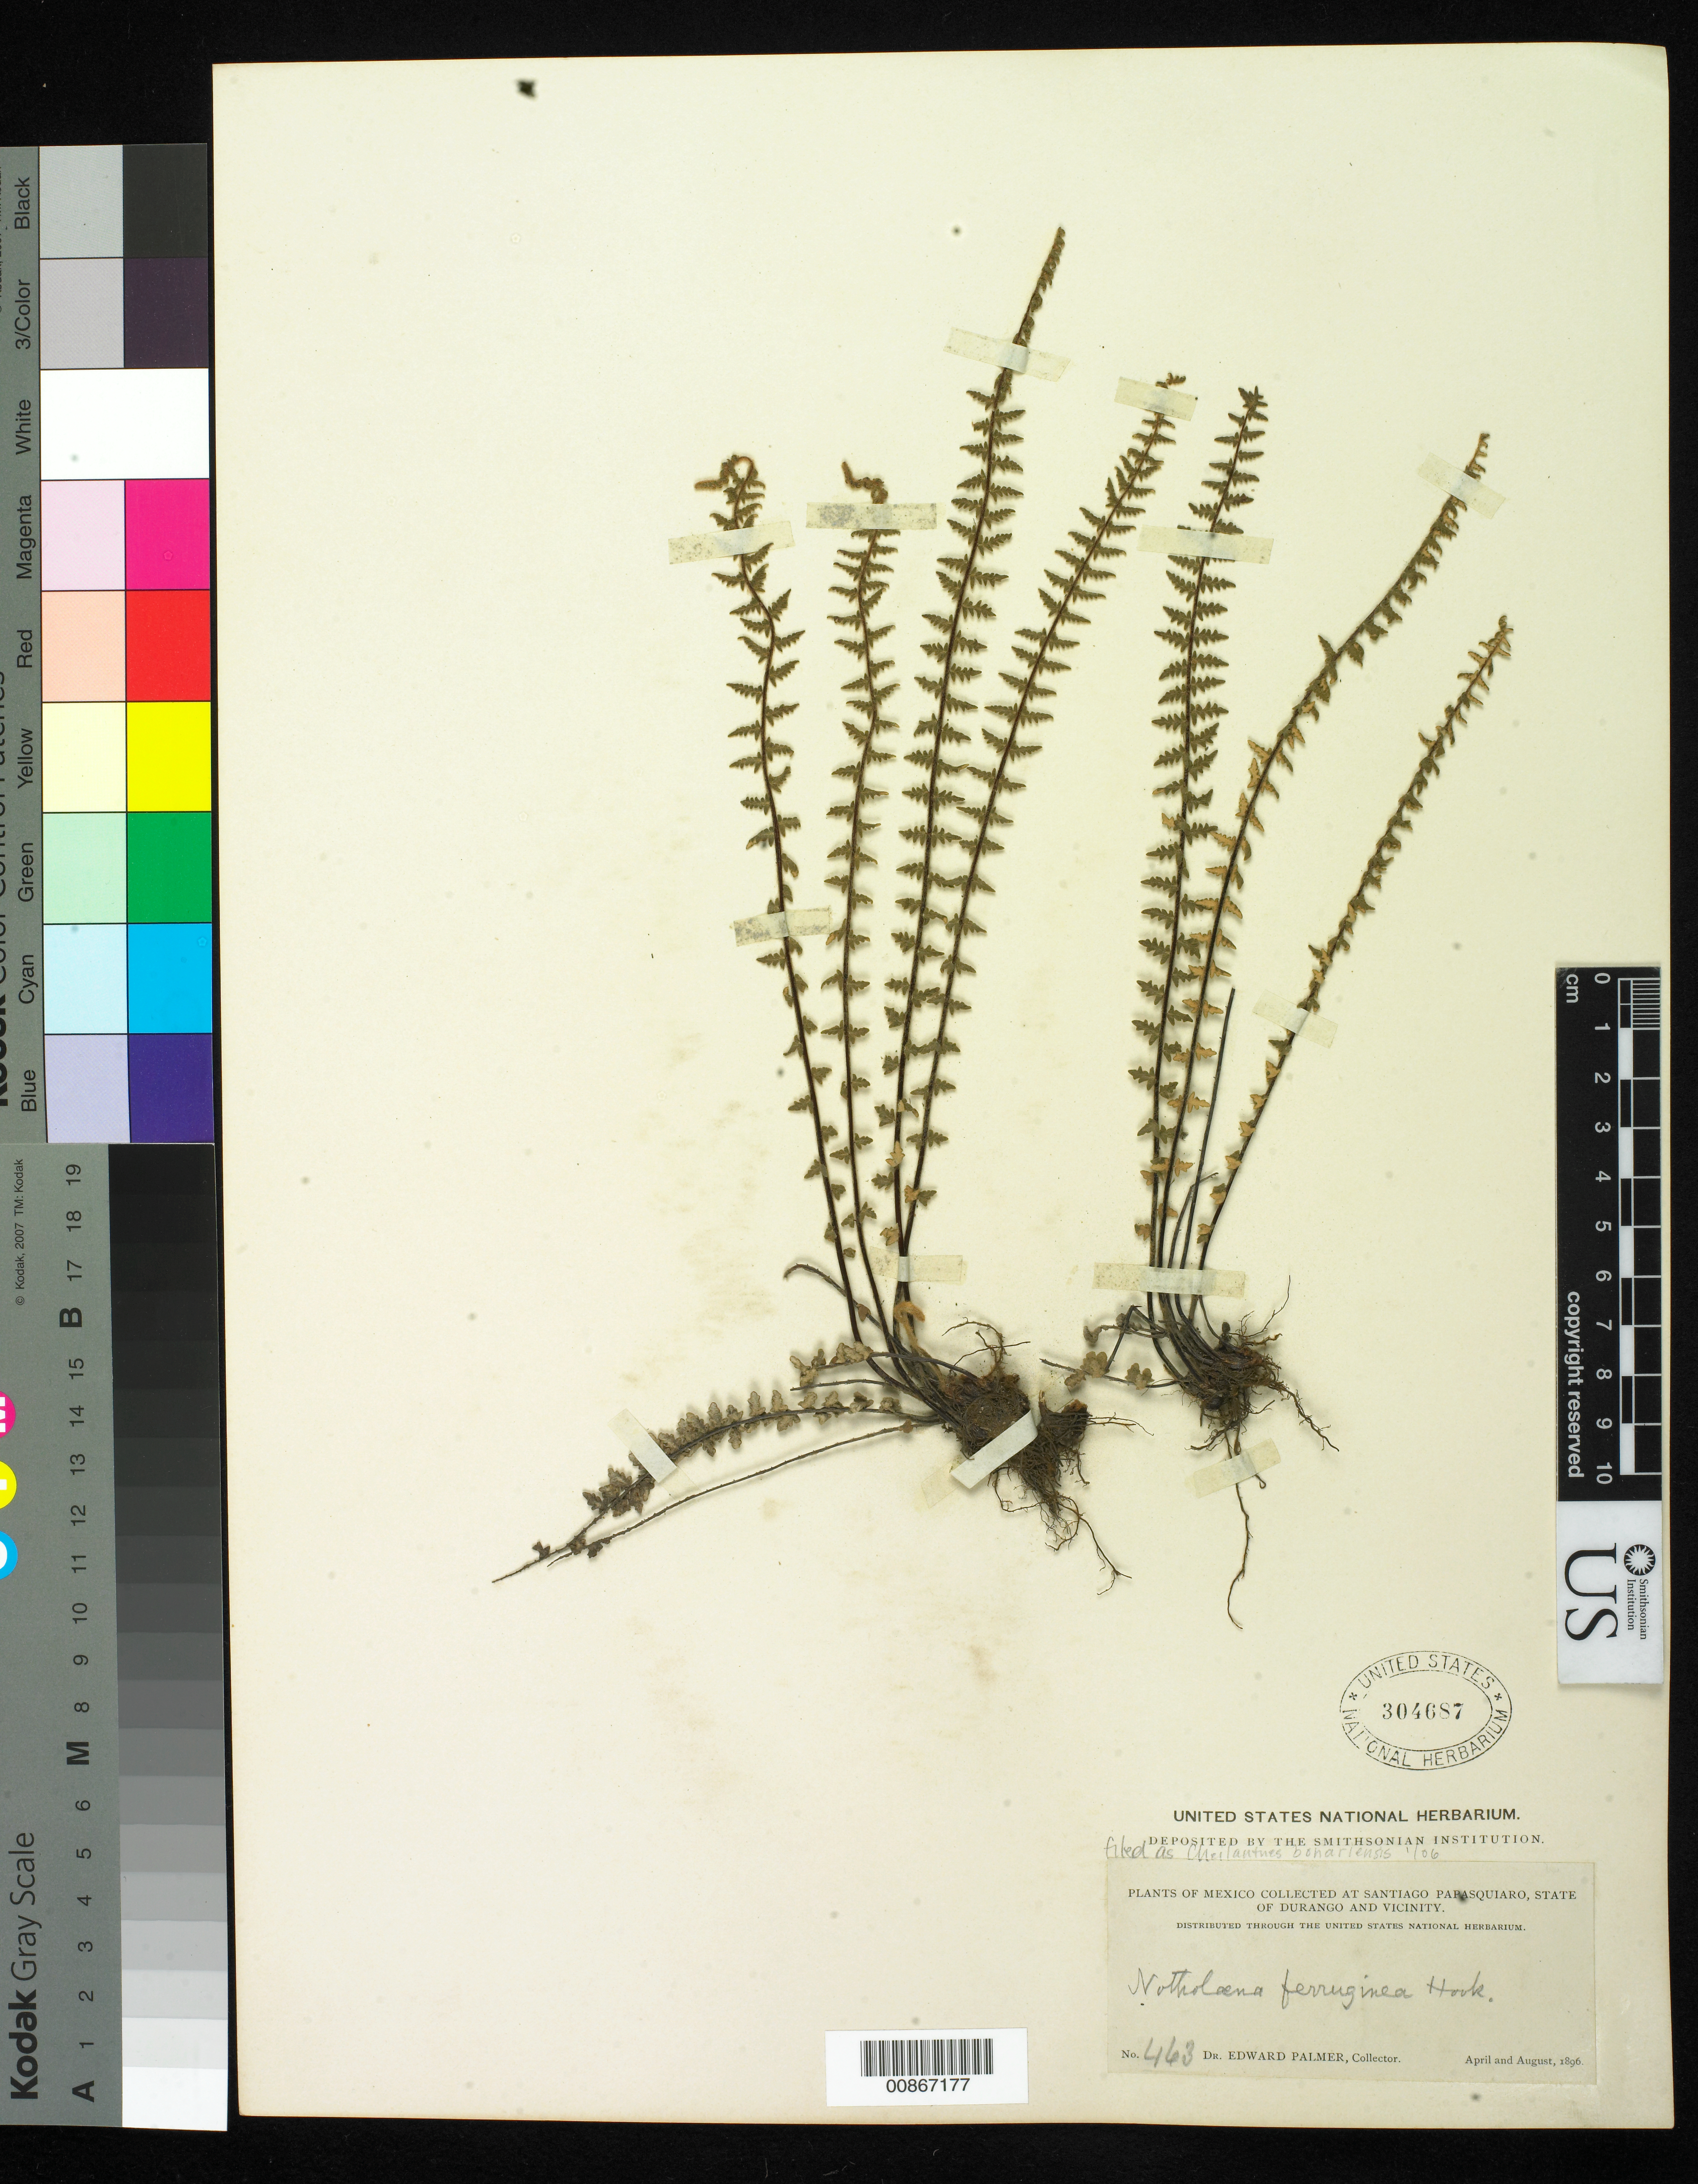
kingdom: Plantae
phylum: Tracheophyta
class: Polypodiopsida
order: Polypodiales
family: Pteridaceae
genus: Myriopteris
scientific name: Myriopteris aurea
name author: (Poir.) Grusz & Windham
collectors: E. Palmer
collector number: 463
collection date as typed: Apr 1896 to -- Aug 1896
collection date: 1896-04/1896-08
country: Mexico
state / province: Durango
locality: Santiago Papasquiaro, Durango and vicinity.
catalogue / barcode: US 304687